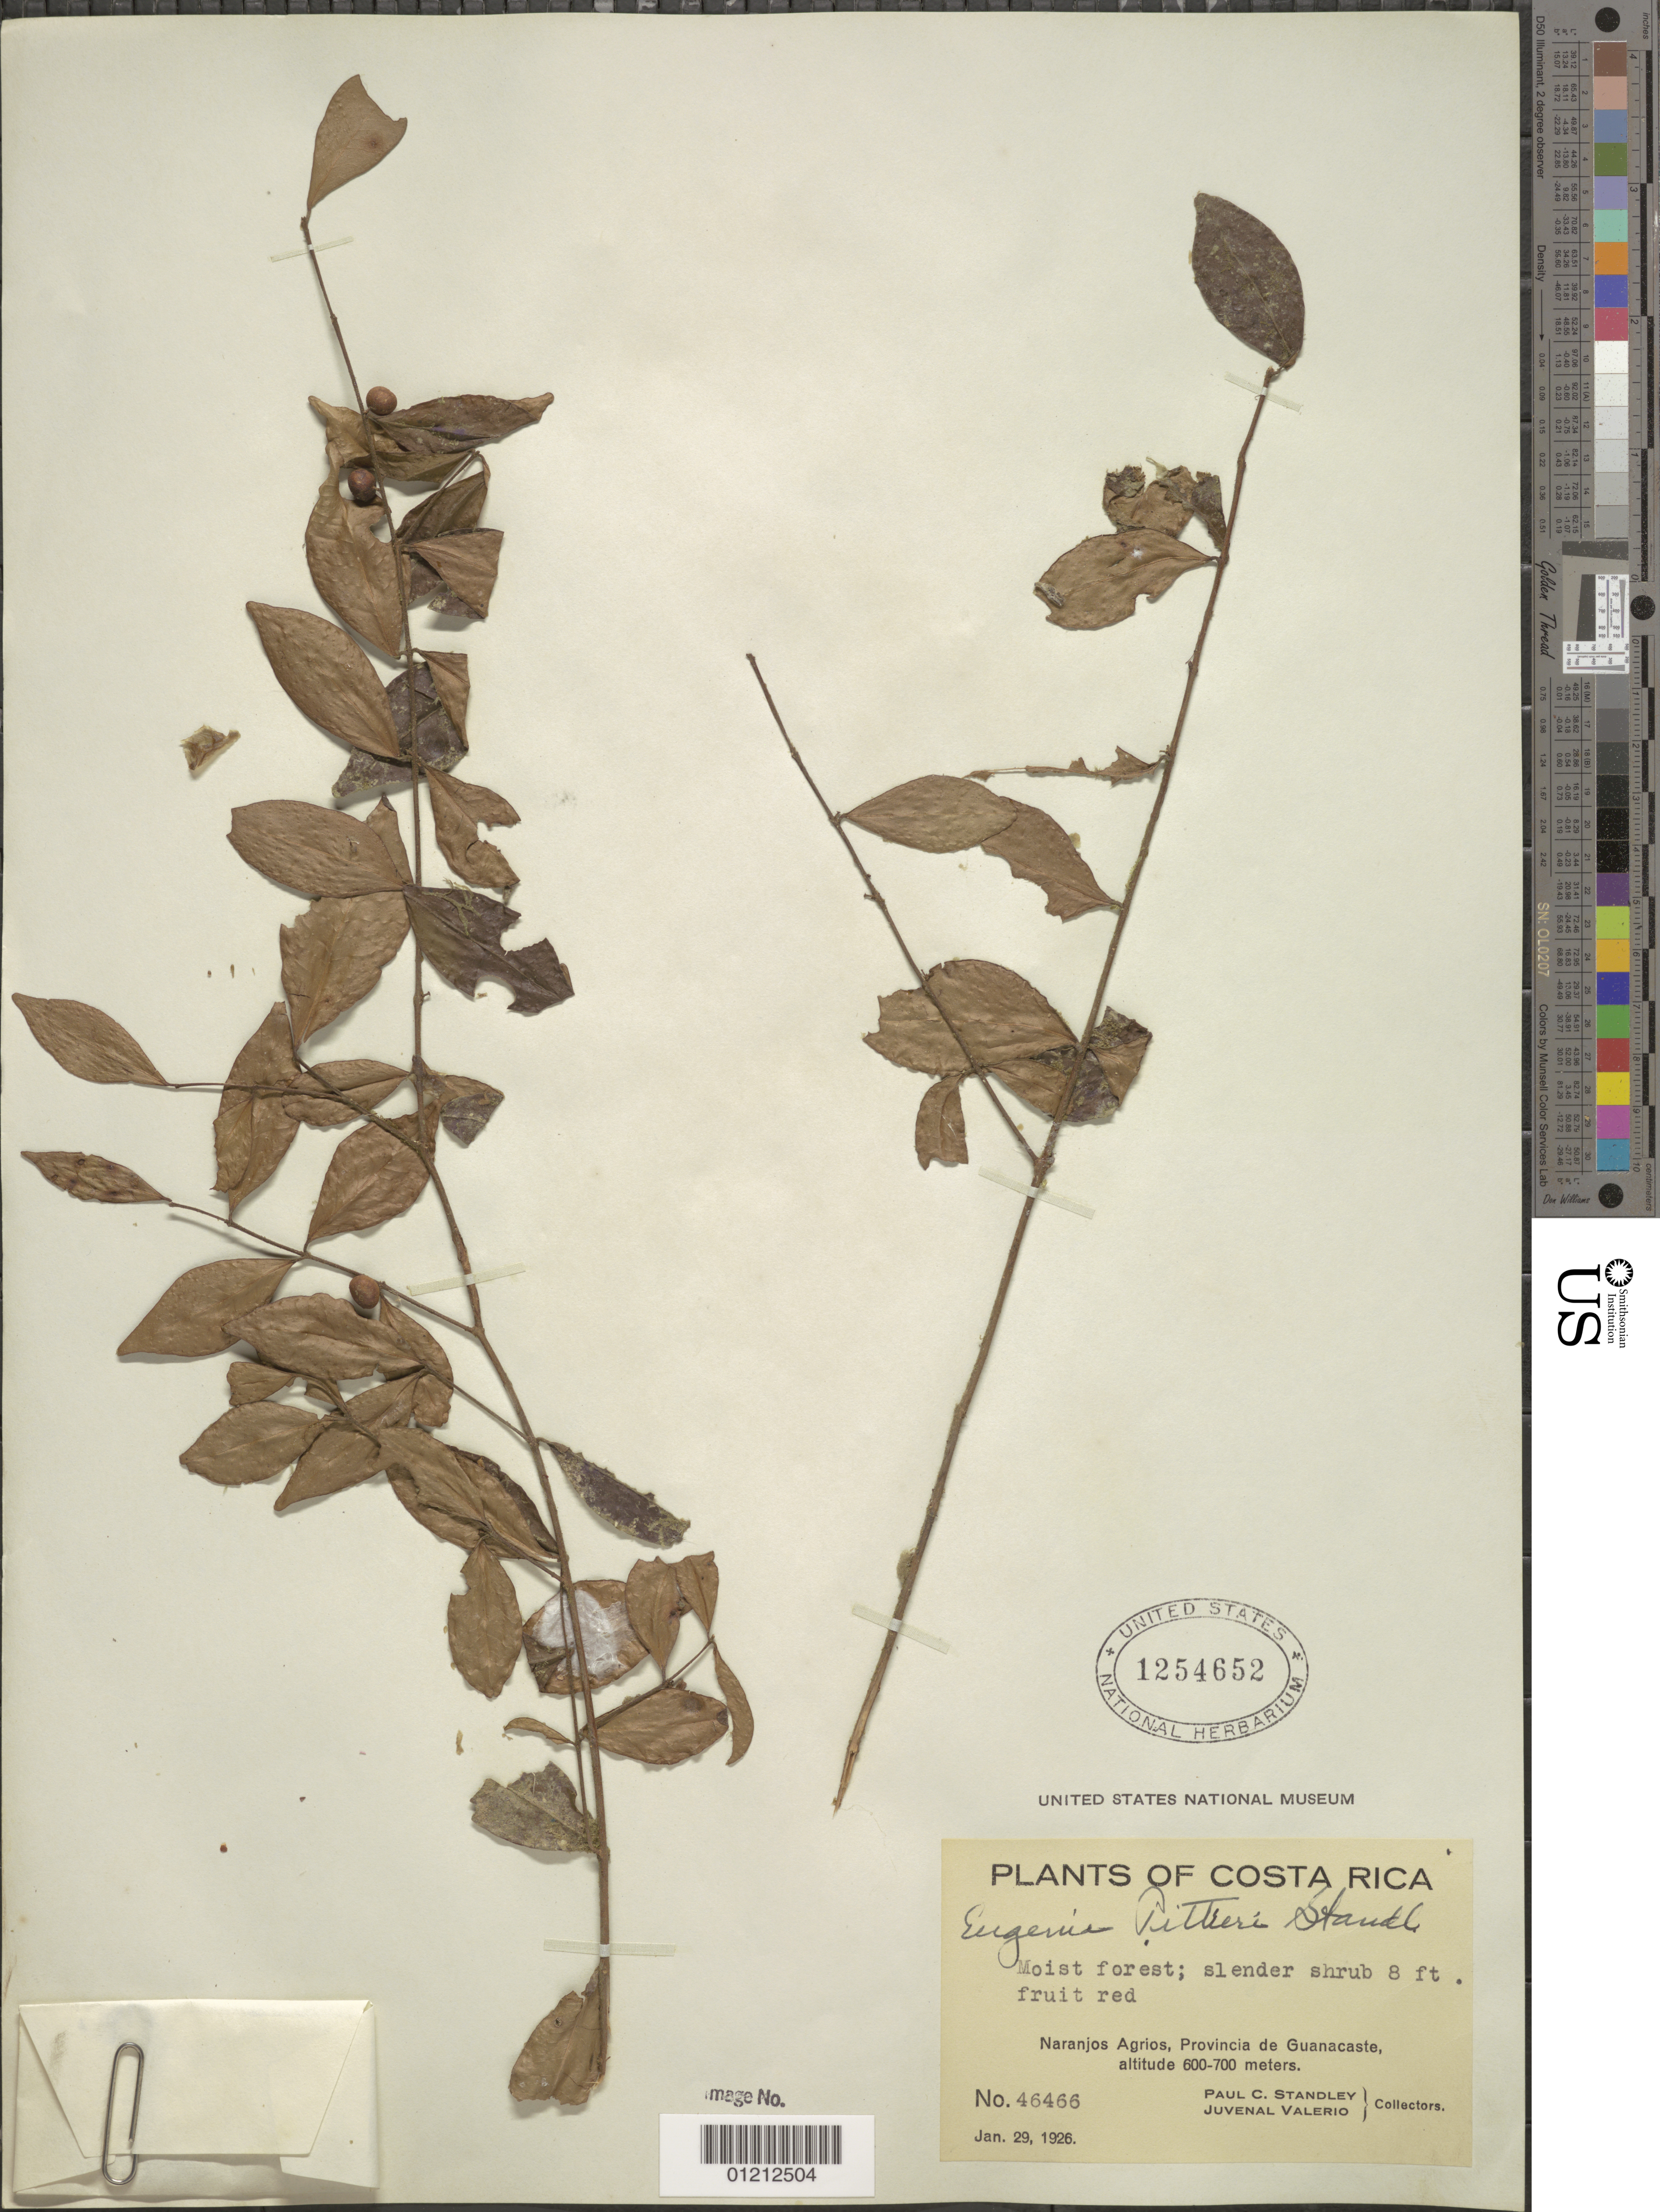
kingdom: Plantae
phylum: Tracheophyta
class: Magnoliopsida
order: Myrtales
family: Myrtaceae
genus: Eugenia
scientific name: Eugenia pittieri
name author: Standl.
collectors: P. C. Standley & J. Valerio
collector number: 46466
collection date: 1926-01-29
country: Costa Rica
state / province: Guanacaste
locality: Naranjos Agrios.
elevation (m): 600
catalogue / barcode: US 1254652